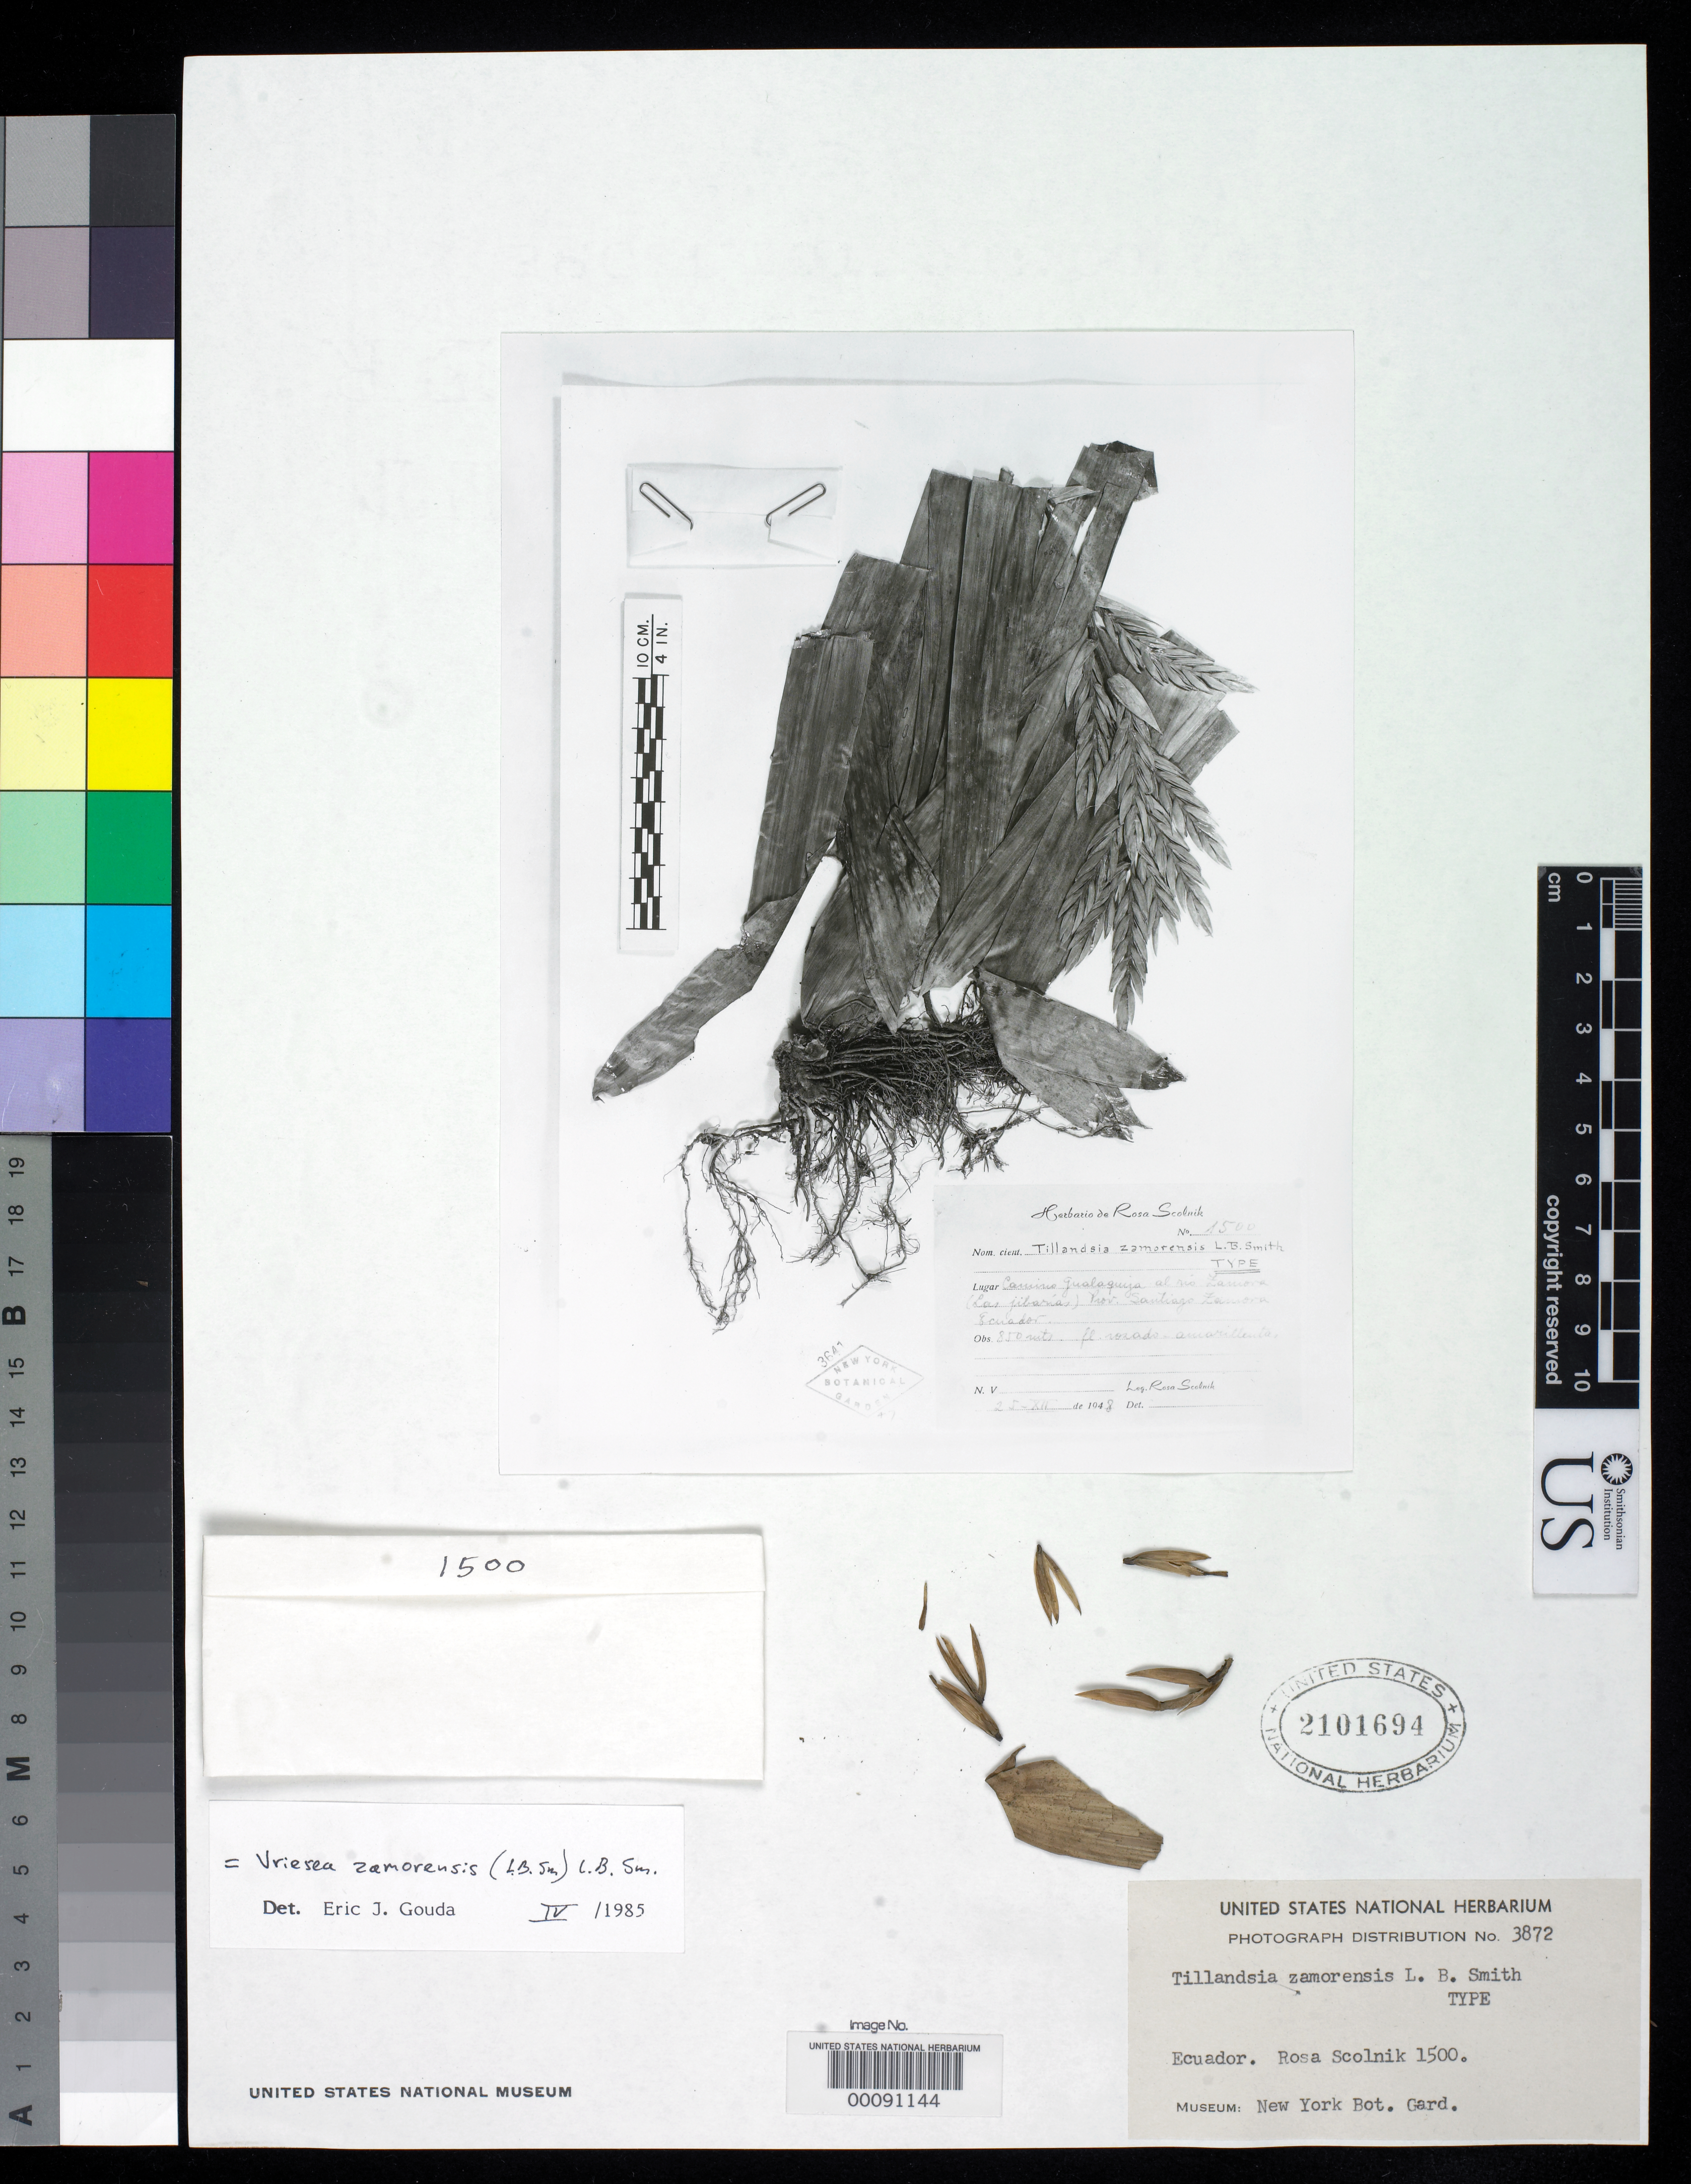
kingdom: Plantae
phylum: Tracheophyta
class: Liliopsida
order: Poales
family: Bromeliaceae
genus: Tillandsia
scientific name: Tillandsia zamorensis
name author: L.B. Sm.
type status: Type Fragment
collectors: R. Scolnik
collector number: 1500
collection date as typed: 25 Dec 1948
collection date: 1948-12-25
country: Ecuador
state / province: Morona-Santiago / Zamora-Chinchipe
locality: Camino Gualaquija al Rio Zamora (Las Jibaria).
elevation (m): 850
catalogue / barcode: US 2101694